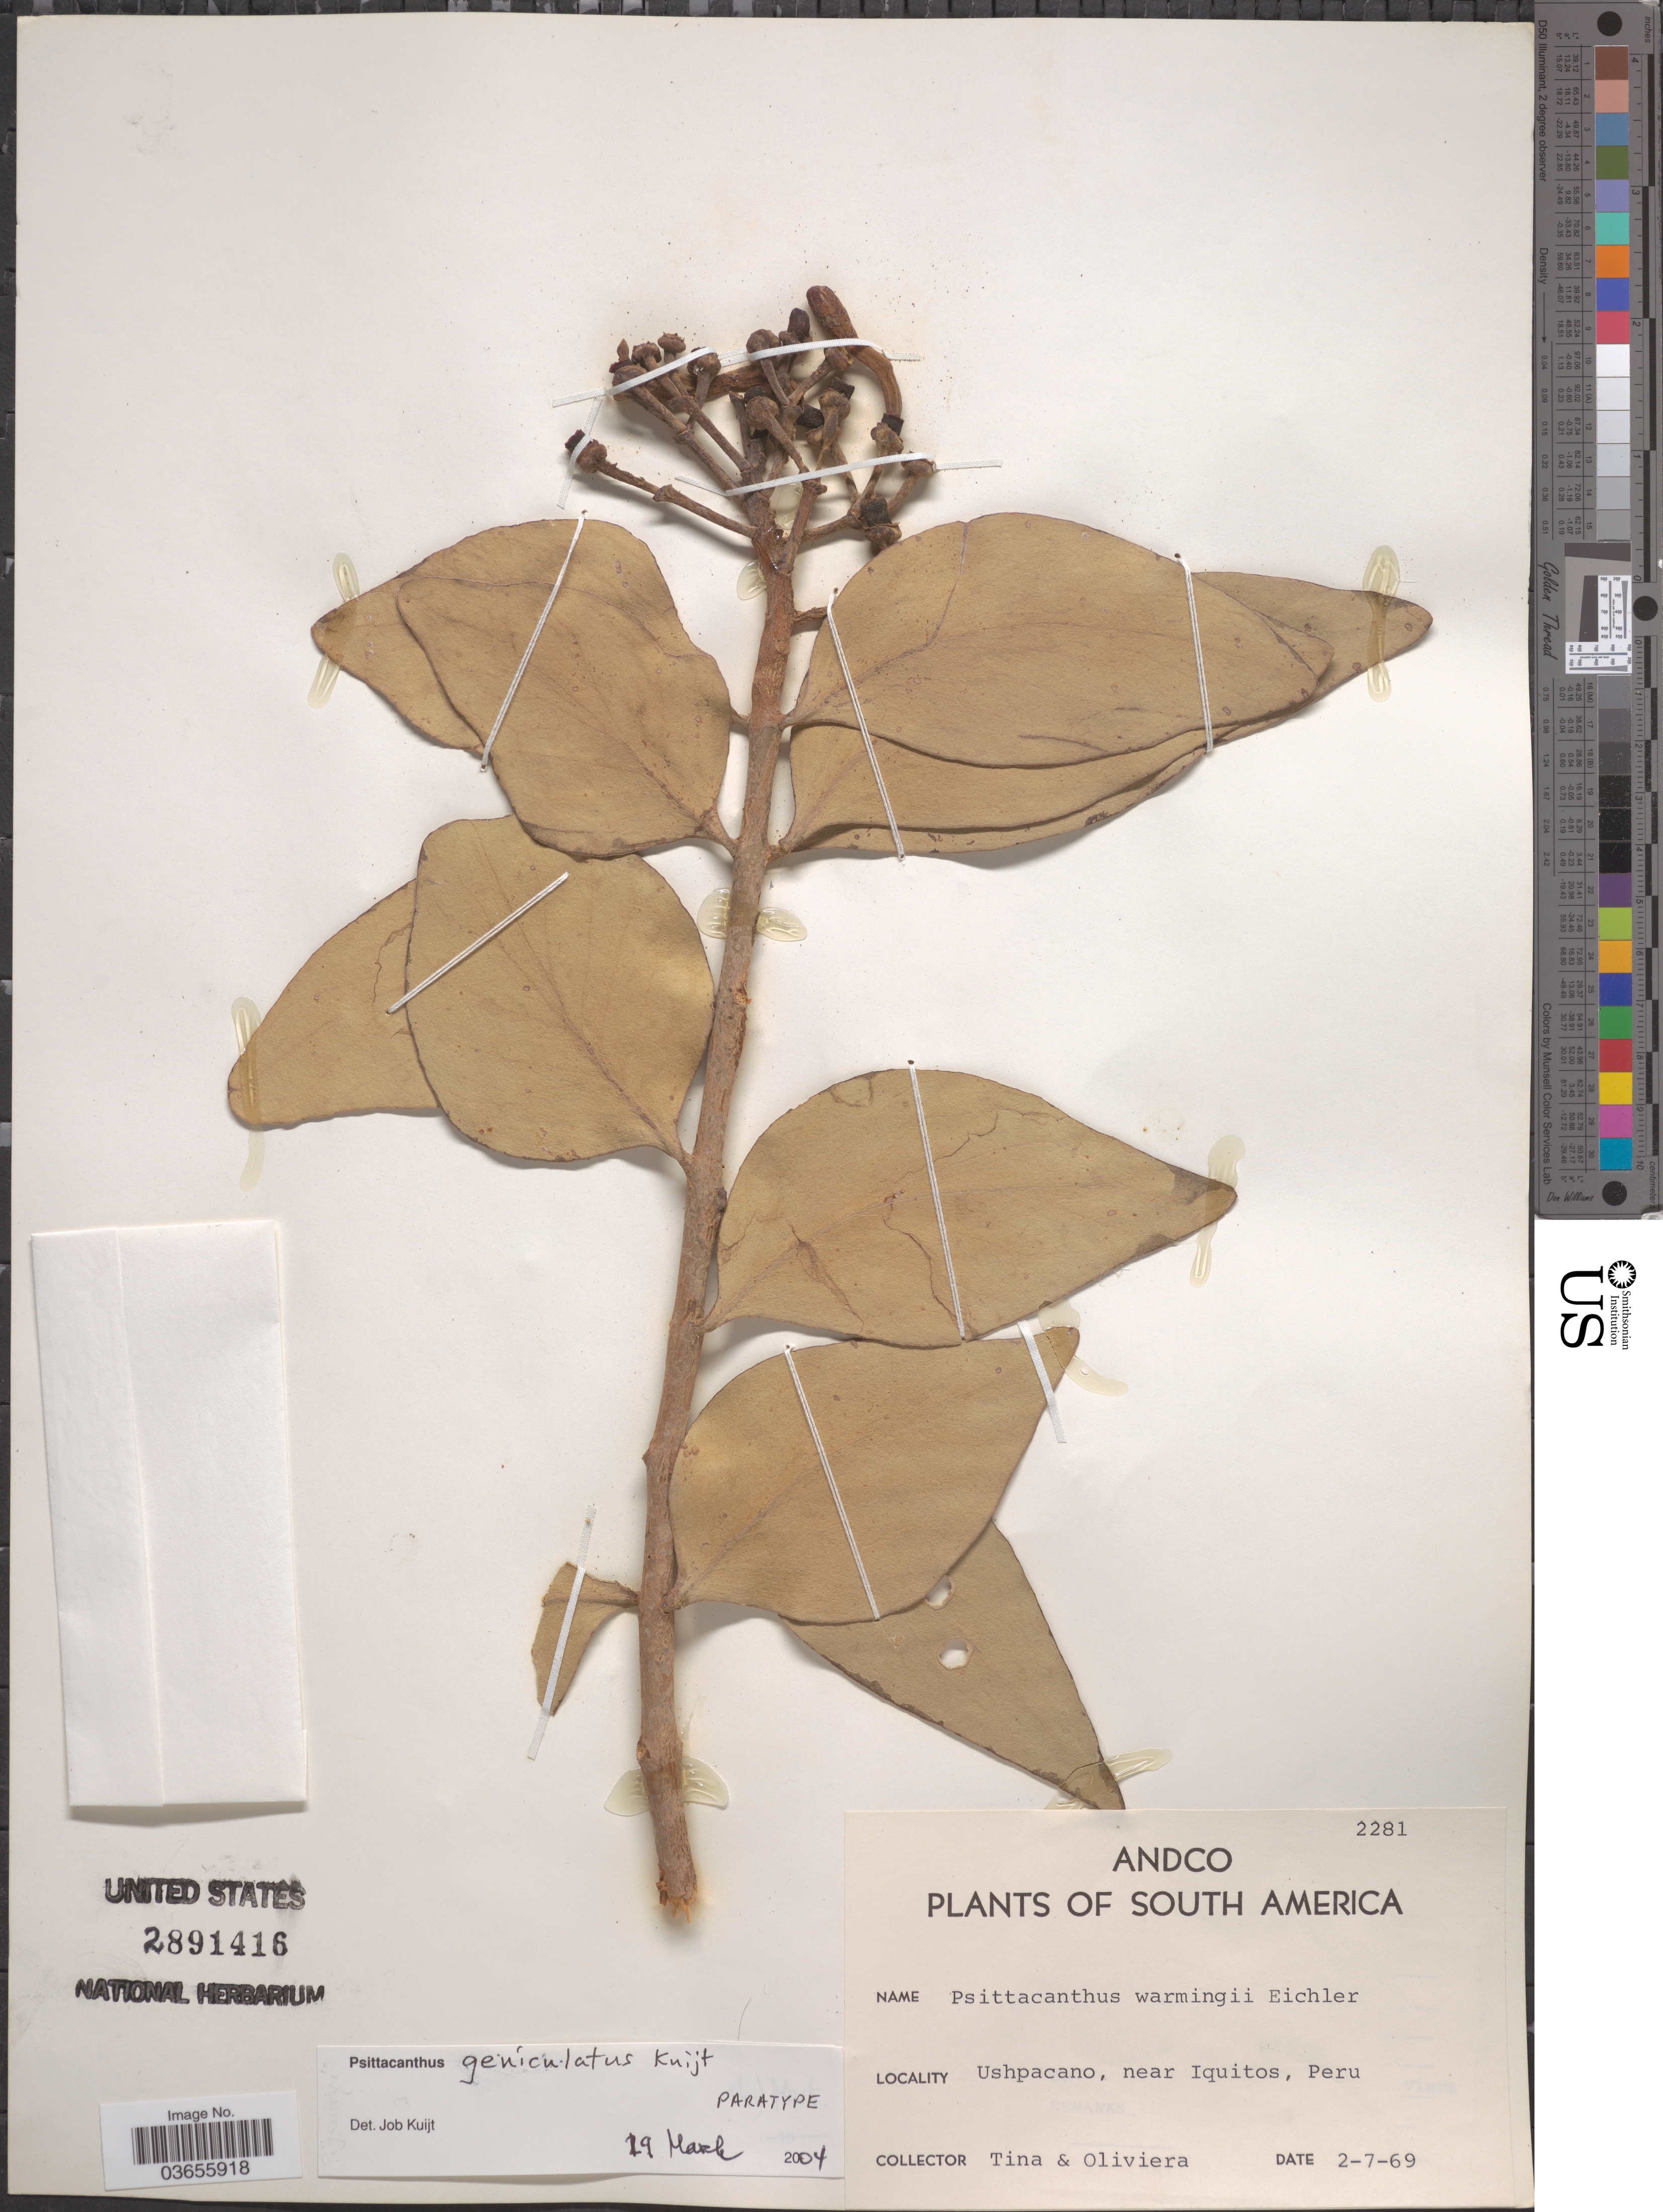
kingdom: Plantae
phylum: Tracheophyta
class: Magnoliopsida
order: Santalales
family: Loranthaceae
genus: Psittacanthus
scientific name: Psittacanthus geniculatus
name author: Kuijt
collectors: -. Tina & Oliviera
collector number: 2281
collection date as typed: Transcribed d/m/y: 2/7/69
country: Peru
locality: Ushpacano, near Iquitos.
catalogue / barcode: US 2891416